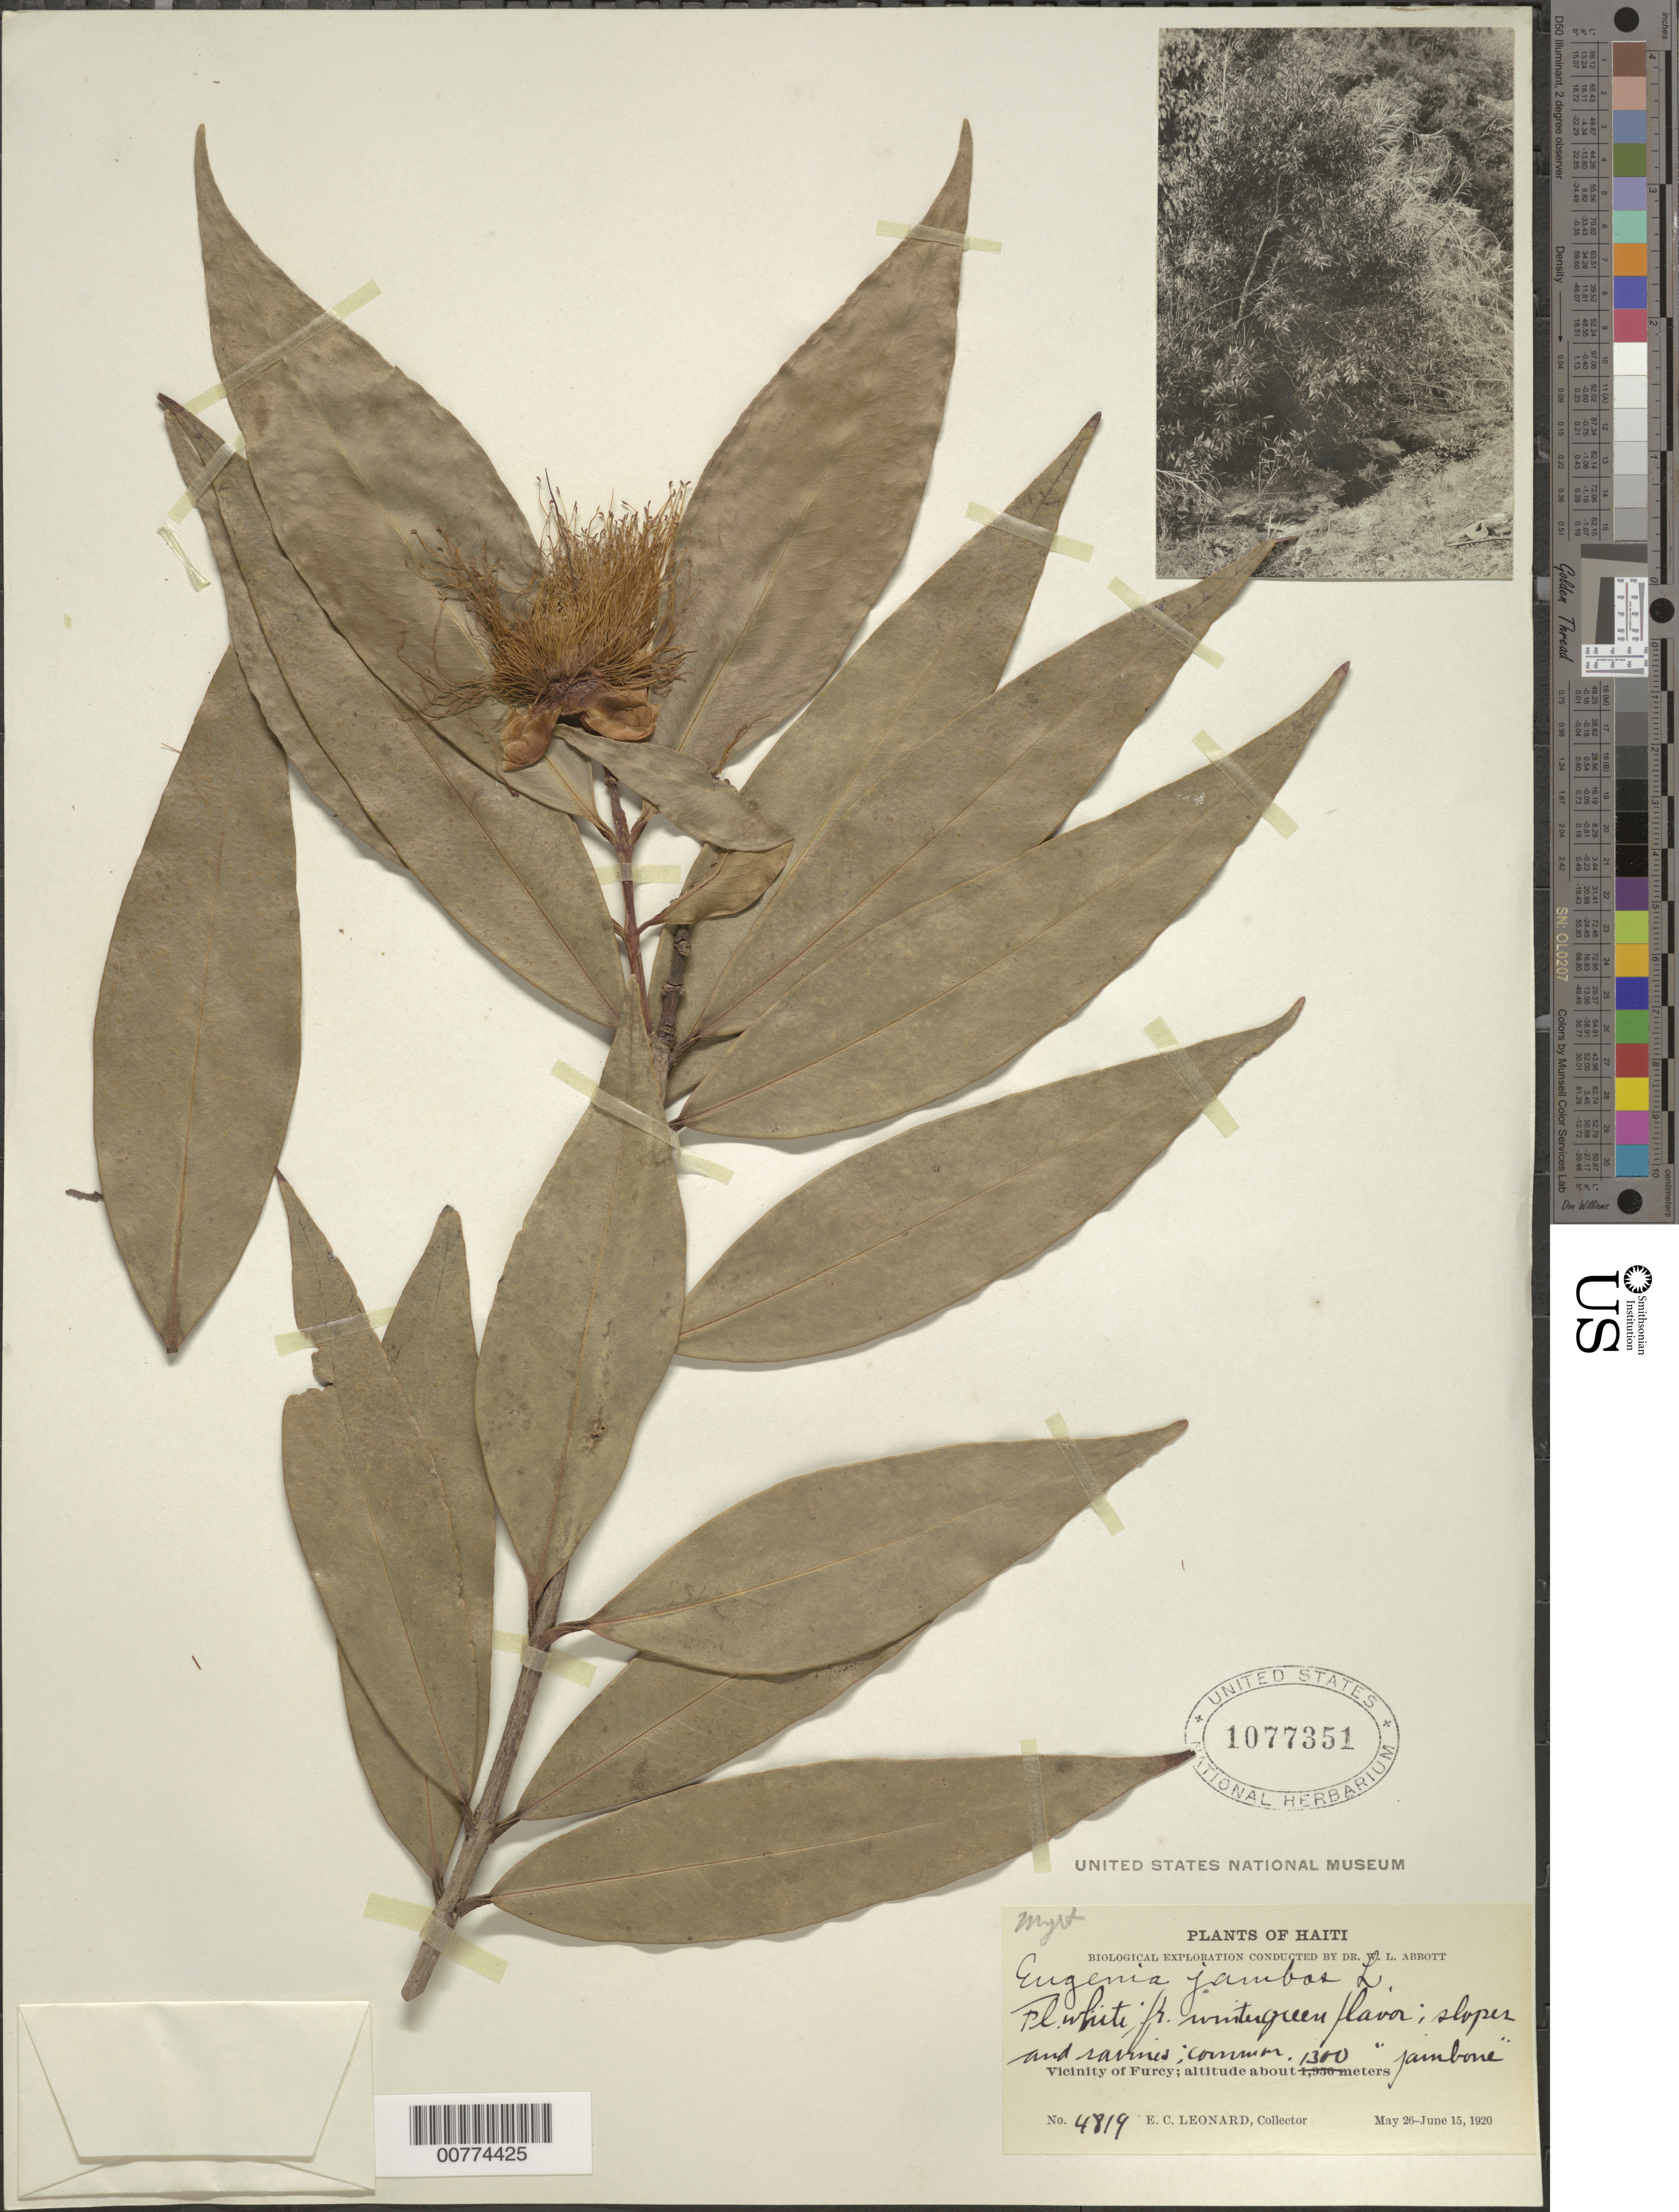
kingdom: Plantae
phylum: Tracheophyta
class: Magnoliopsida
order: Myrtales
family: Myrtaceae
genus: Syzygium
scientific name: Syzygium jambos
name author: (L.) Alston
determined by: Strong, Mark T., (BOT), Smithsonian Institution - National Museum of Natural History (UNITED STATES)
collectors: E. C. Leonard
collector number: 4819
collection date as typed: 26 May 1920 15 Jun 1920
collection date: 1920-05-26/1920-06-15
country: Haiti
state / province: Ouest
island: Hispaniola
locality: Vicinity of Furcy.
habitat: Slopes and ravines.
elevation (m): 1300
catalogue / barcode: US 1077351